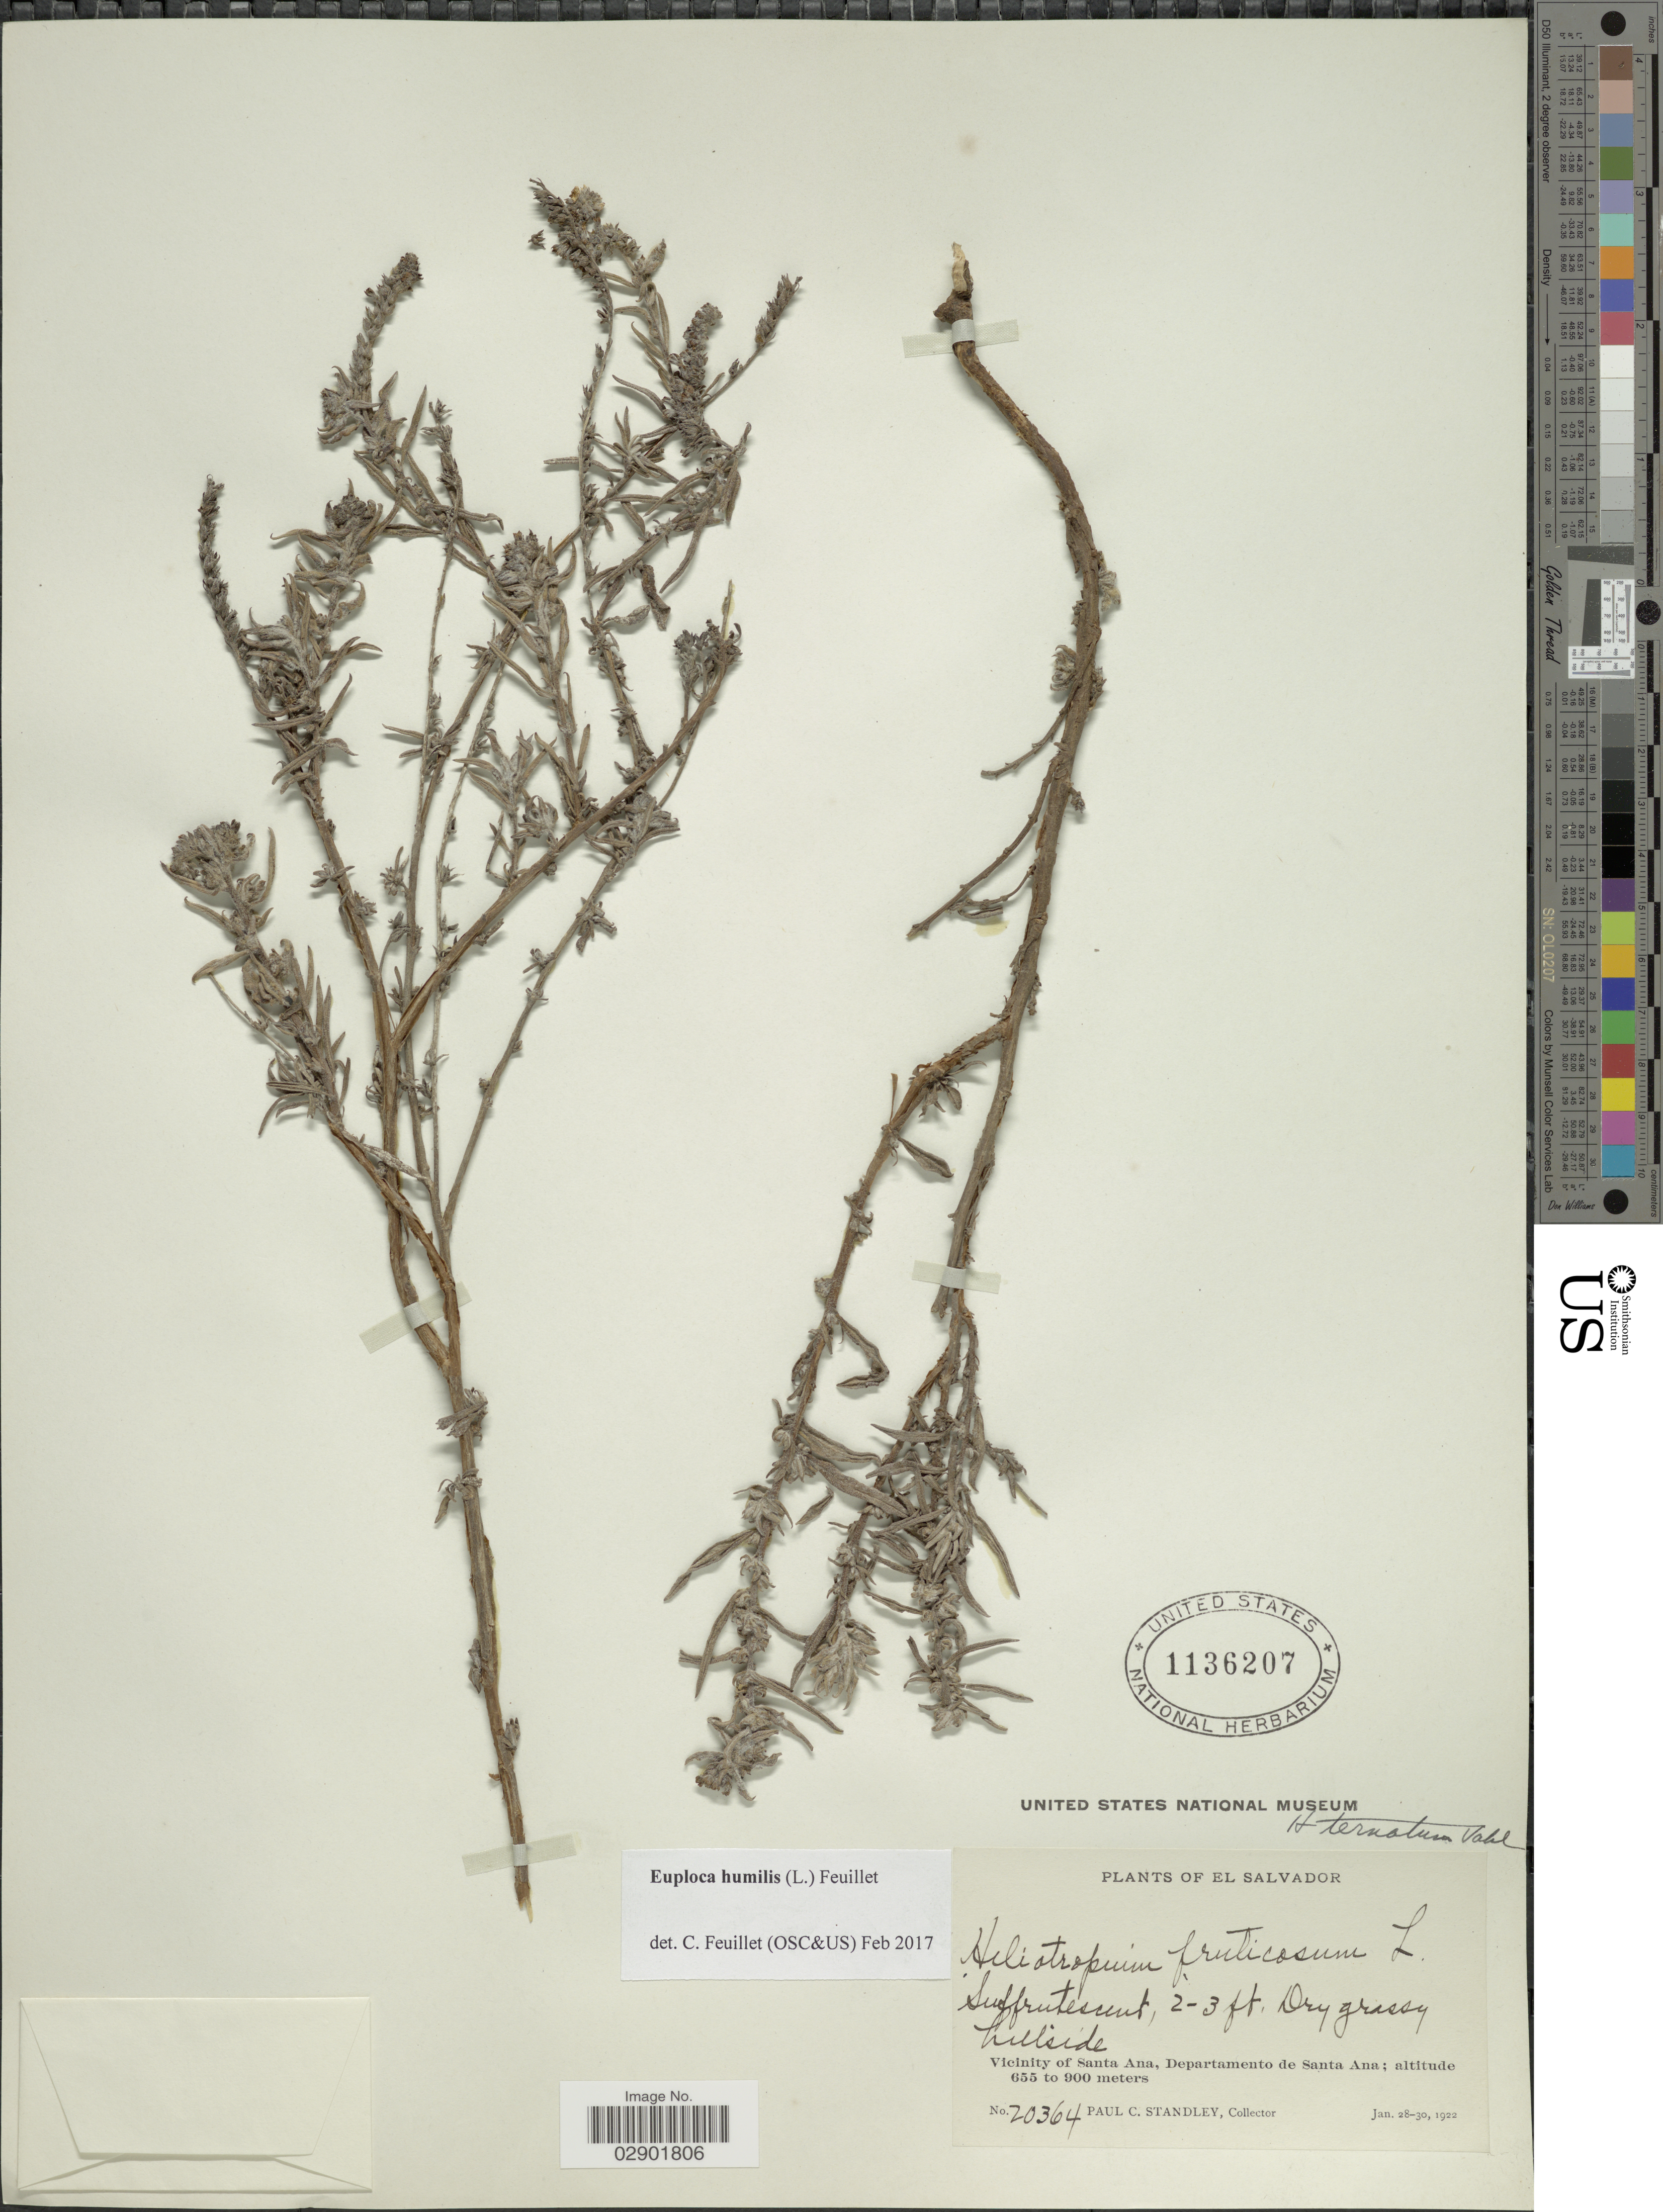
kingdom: Plantae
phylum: Tracheophyta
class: Magnoliopsida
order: Boraginales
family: Heliotropiaceae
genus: Euploca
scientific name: Euploca humilis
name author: (L.) Feuillet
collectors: P. C. Standley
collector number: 20364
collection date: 1922-01-28/1922-01-30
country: El Salvador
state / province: Santa Ana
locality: Dry grassy hillside. Vicinity of Santa Ana, Departamento de Santa Ana.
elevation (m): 655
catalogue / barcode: US 1136207